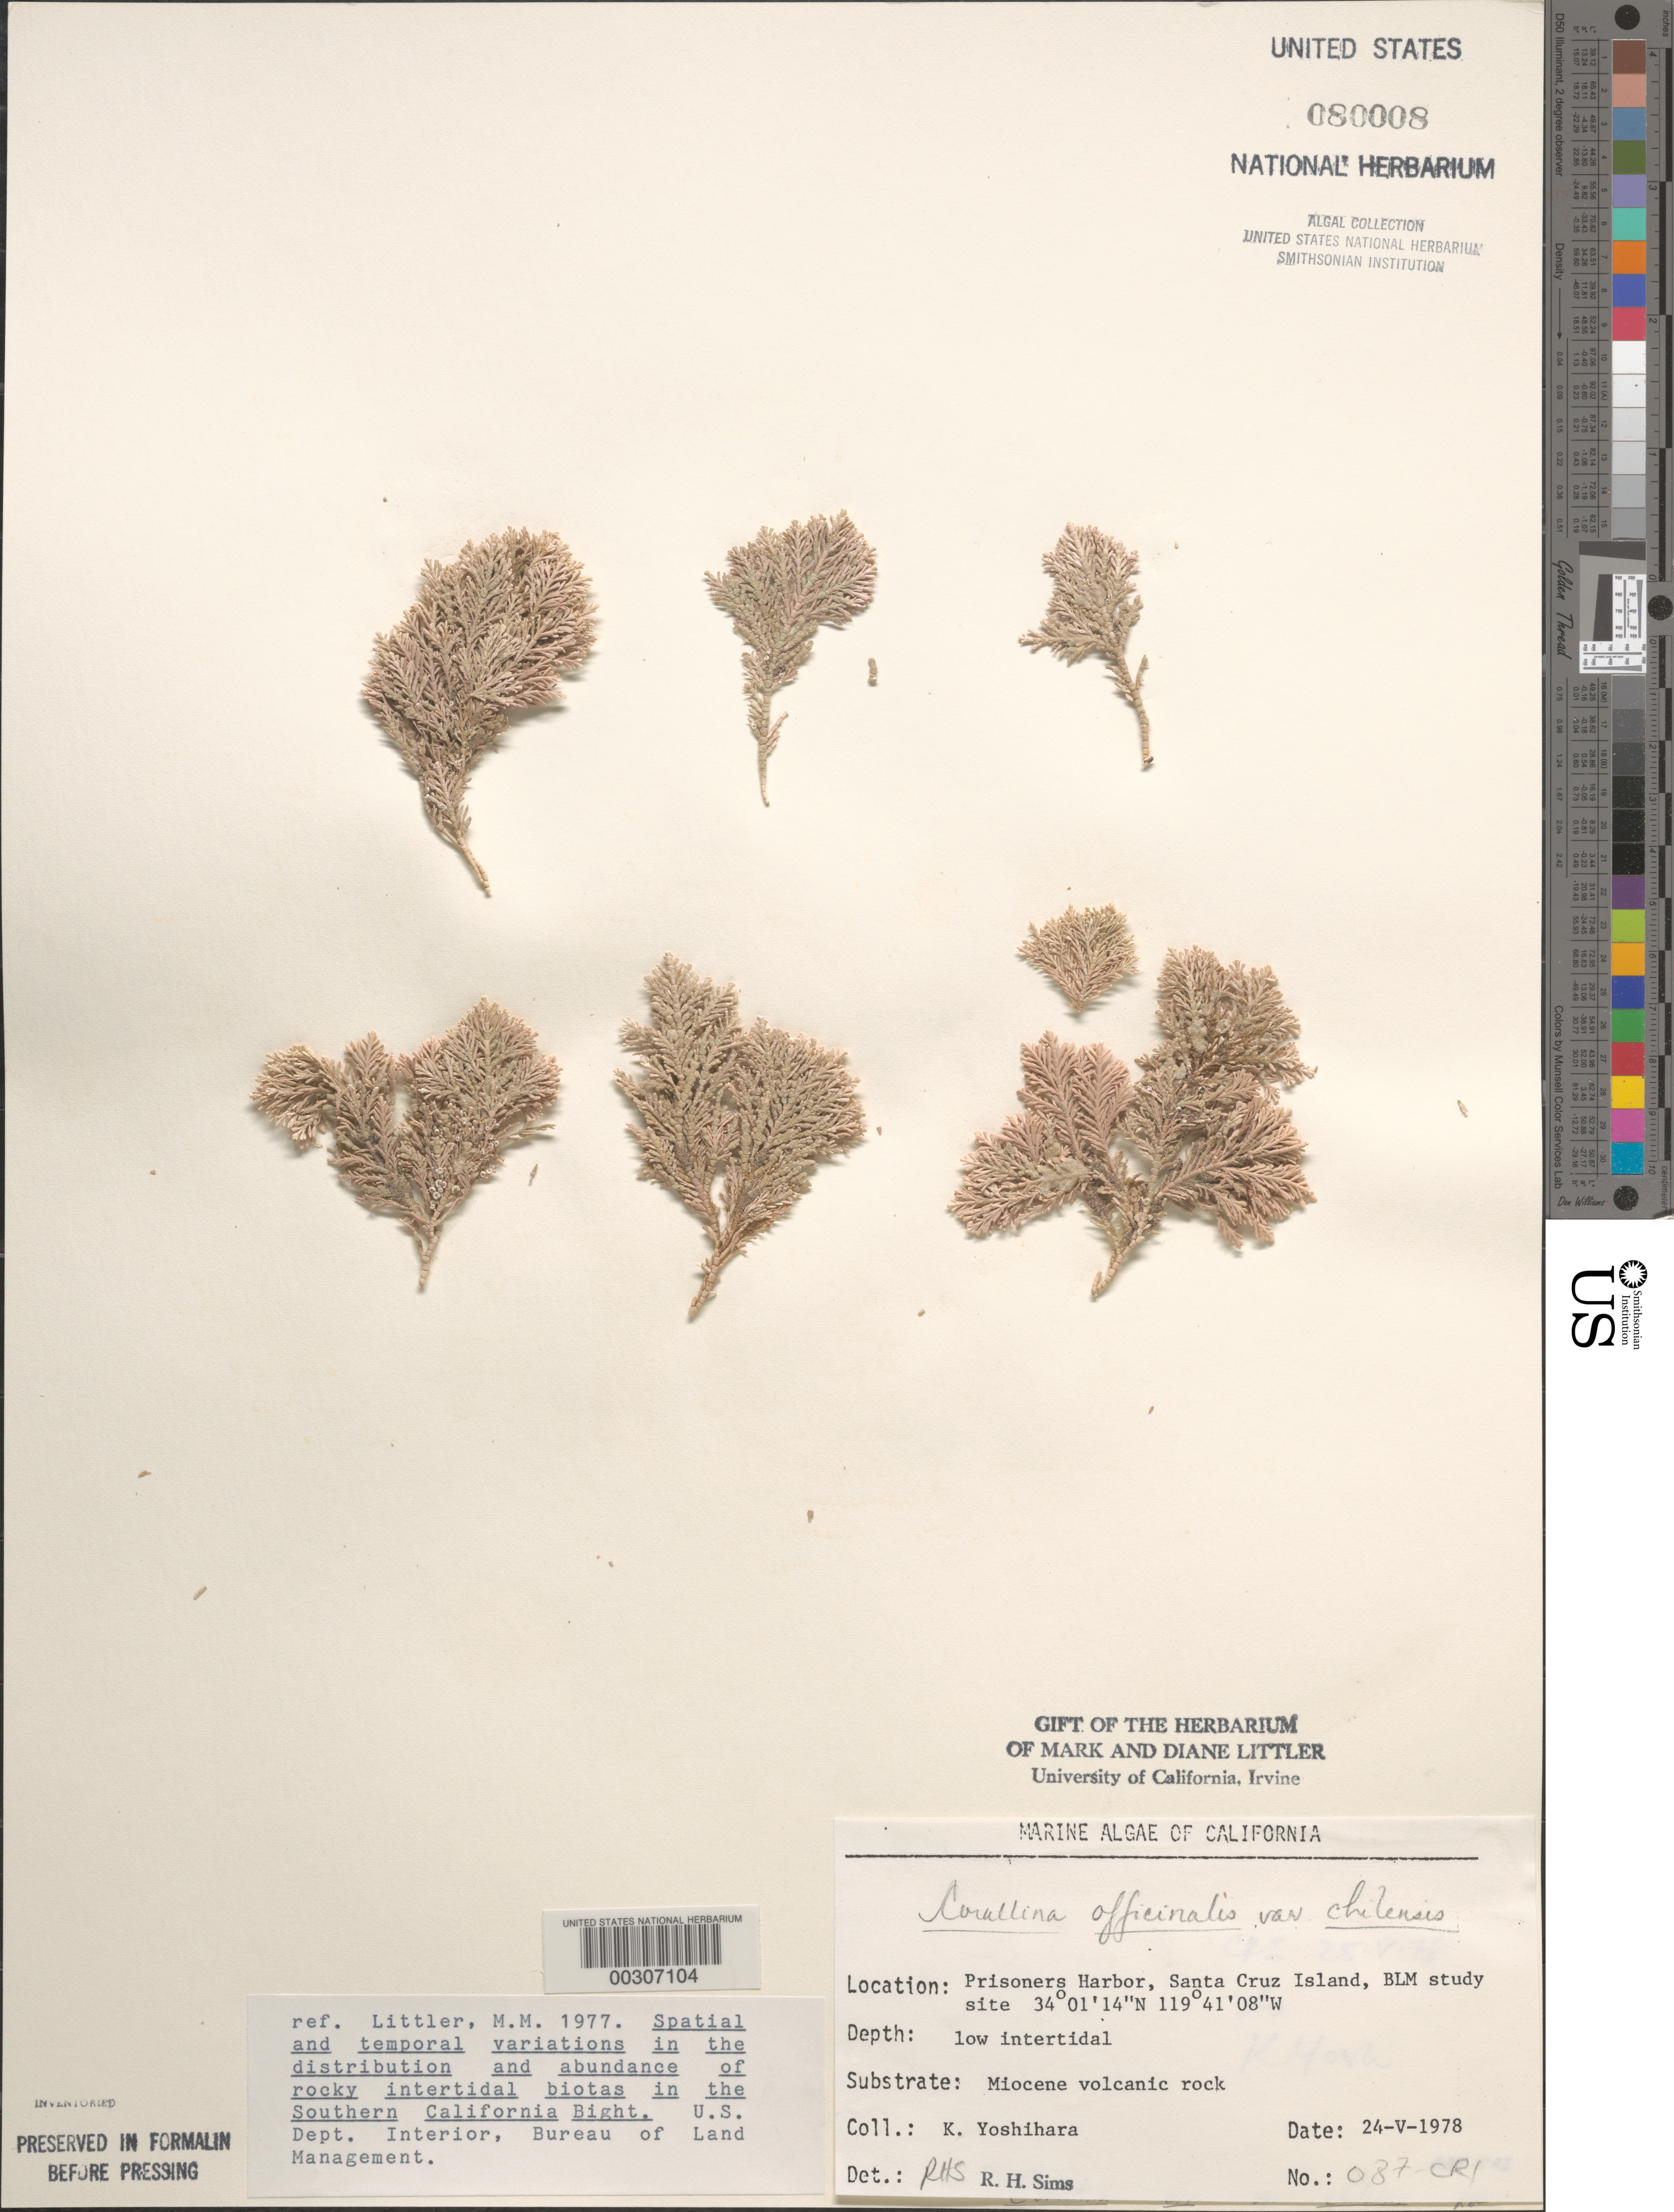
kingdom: Plantae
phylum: Rhodophyta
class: Florideophyceae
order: Corallinales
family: Corallinaceae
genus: Corallina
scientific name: Corallina officinalis var. chilensis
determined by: Sims, Robert H.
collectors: K. Yoshihara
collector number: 087-cri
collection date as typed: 24 May 1978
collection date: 1978-05-24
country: United States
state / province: California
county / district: Santa Barbara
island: Santa Cruz Island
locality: Prisoners Harbor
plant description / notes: BLM-SOCALBIGHT Rocky Intertidal Survey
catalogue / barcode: US 80008